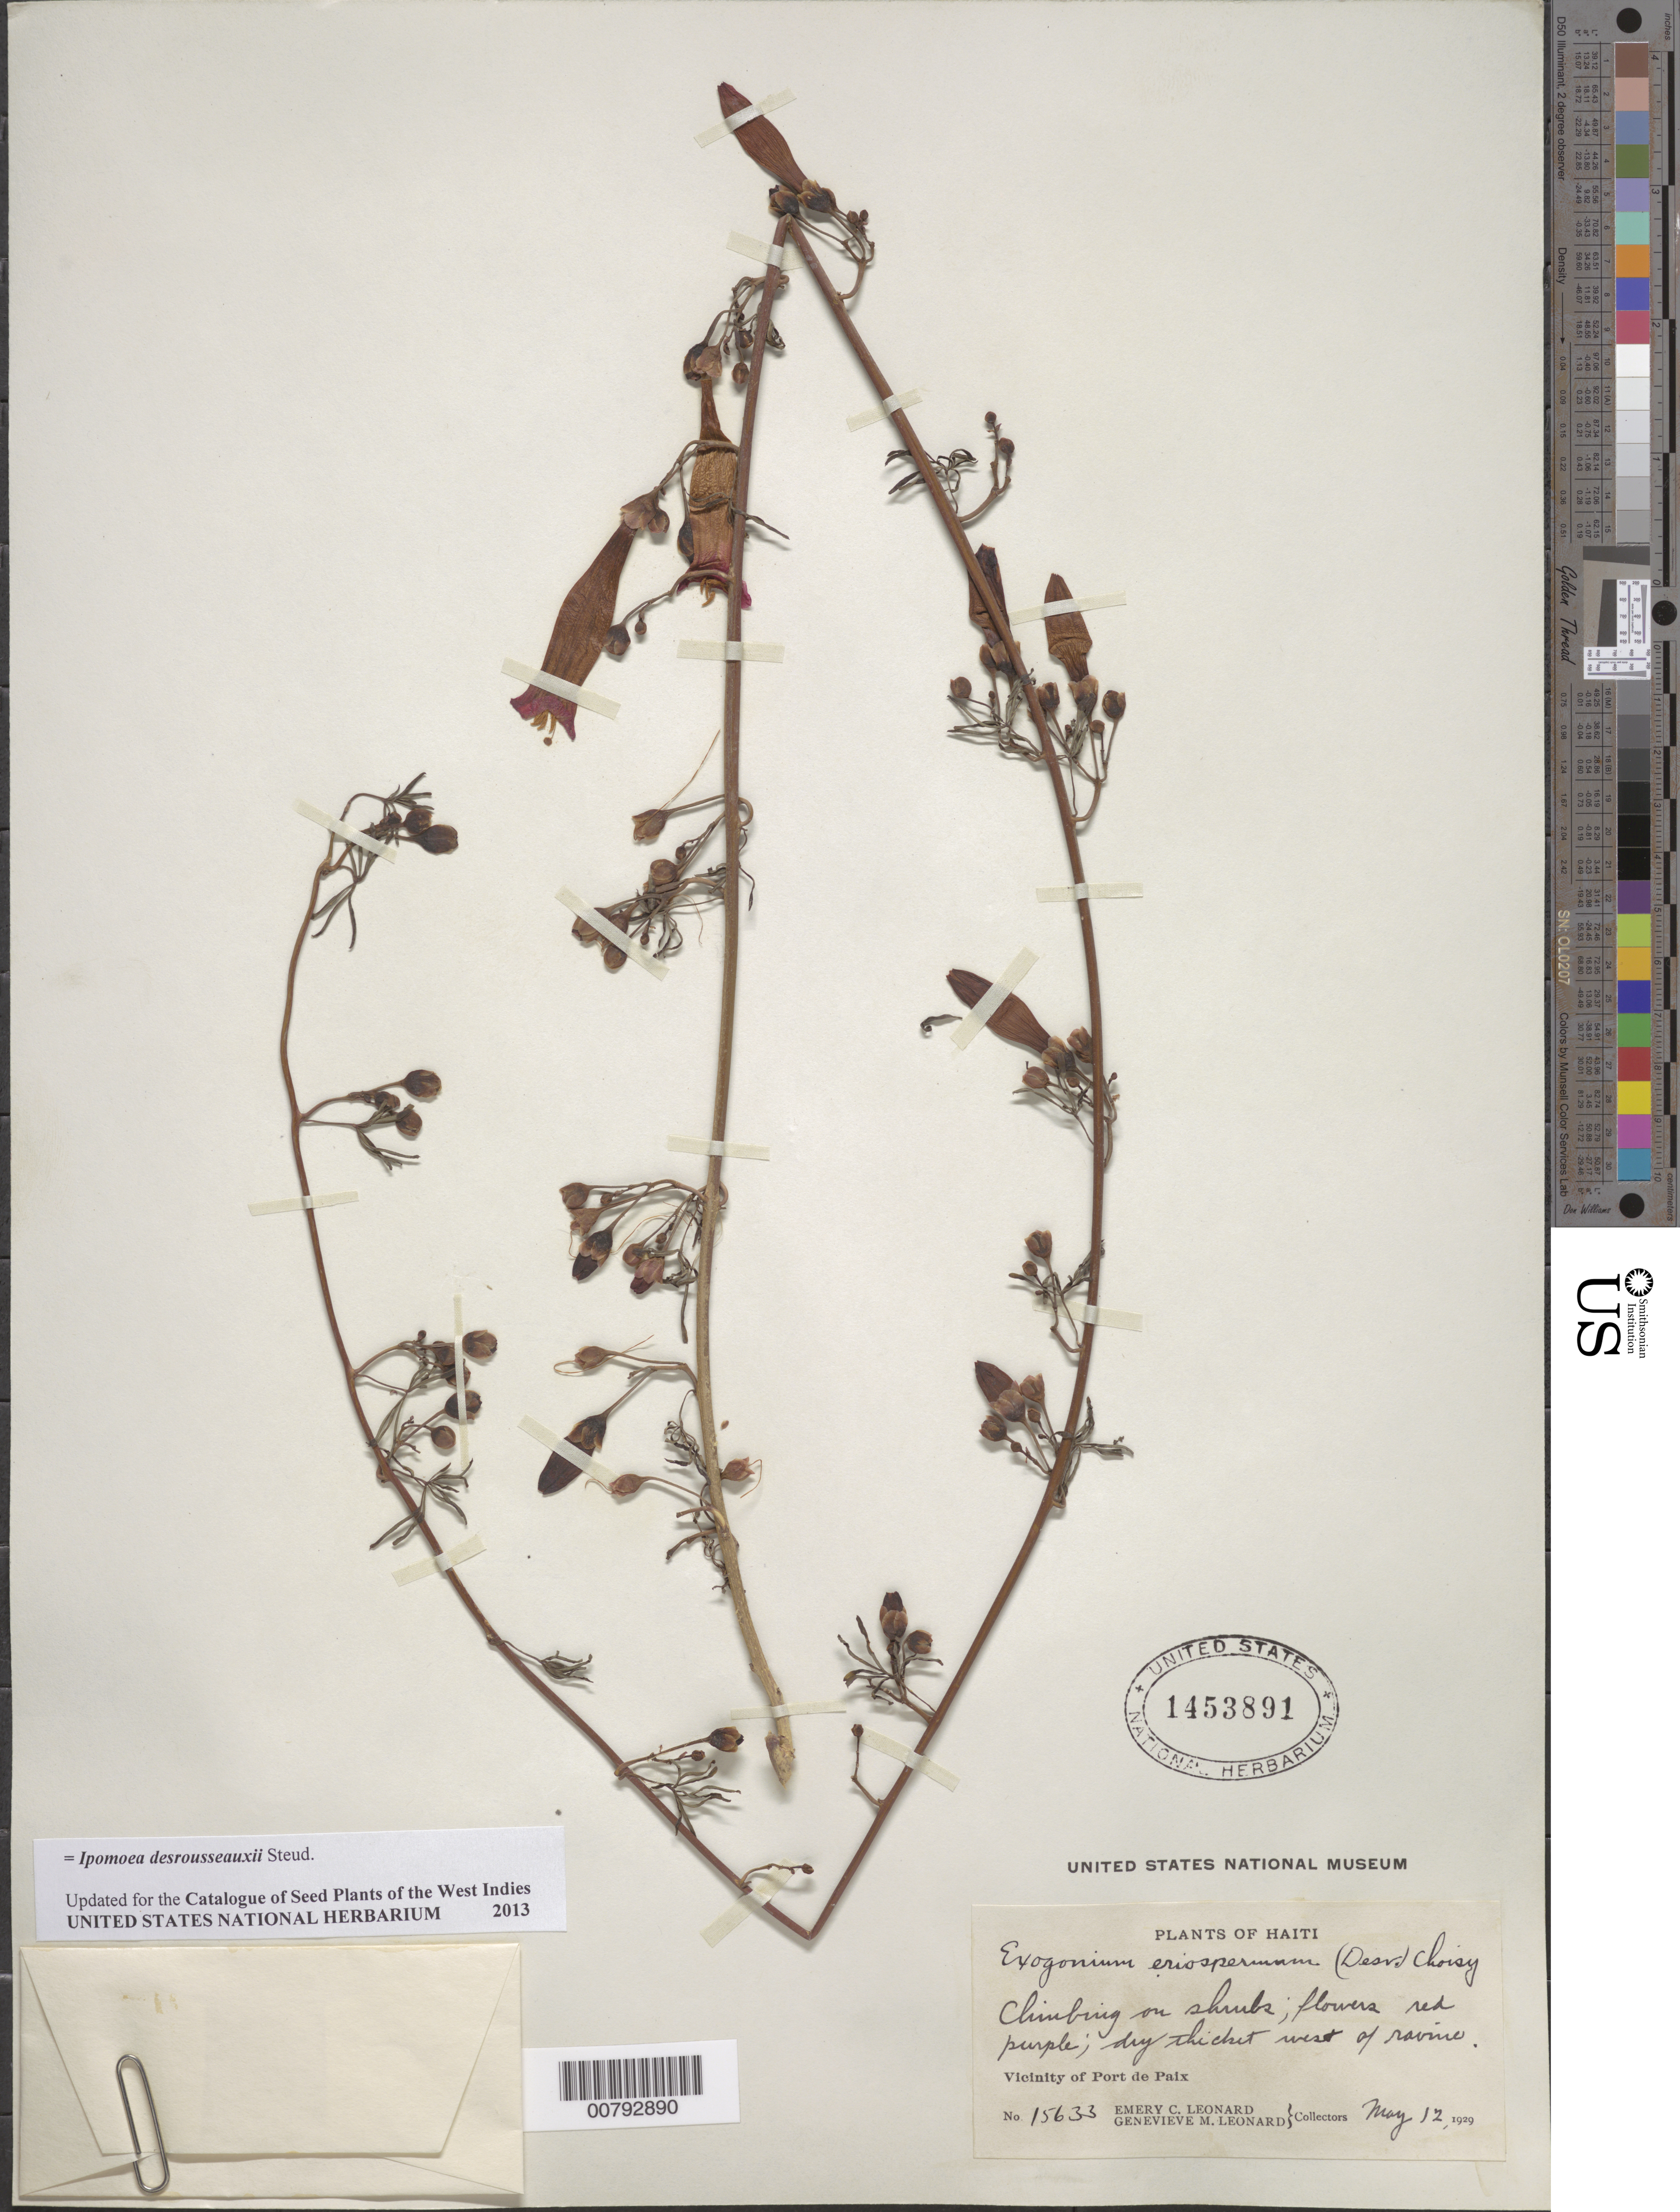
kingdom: Plantae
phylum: Tracheophyta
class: Magnoliopsida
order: Solanales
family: Convolvulaceae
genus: Ipomoea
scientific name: Ipomoea desrousseauxii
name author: Steud.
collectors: E. C. Leonard & G. M. Leonard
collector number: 15633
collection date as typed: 12 May 1929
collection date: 1929-05-12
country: Haiti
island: Hispaniola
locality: Vicinity of Port de Paix.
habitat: Dry thicket west of ravine.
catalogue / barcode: US 1453891